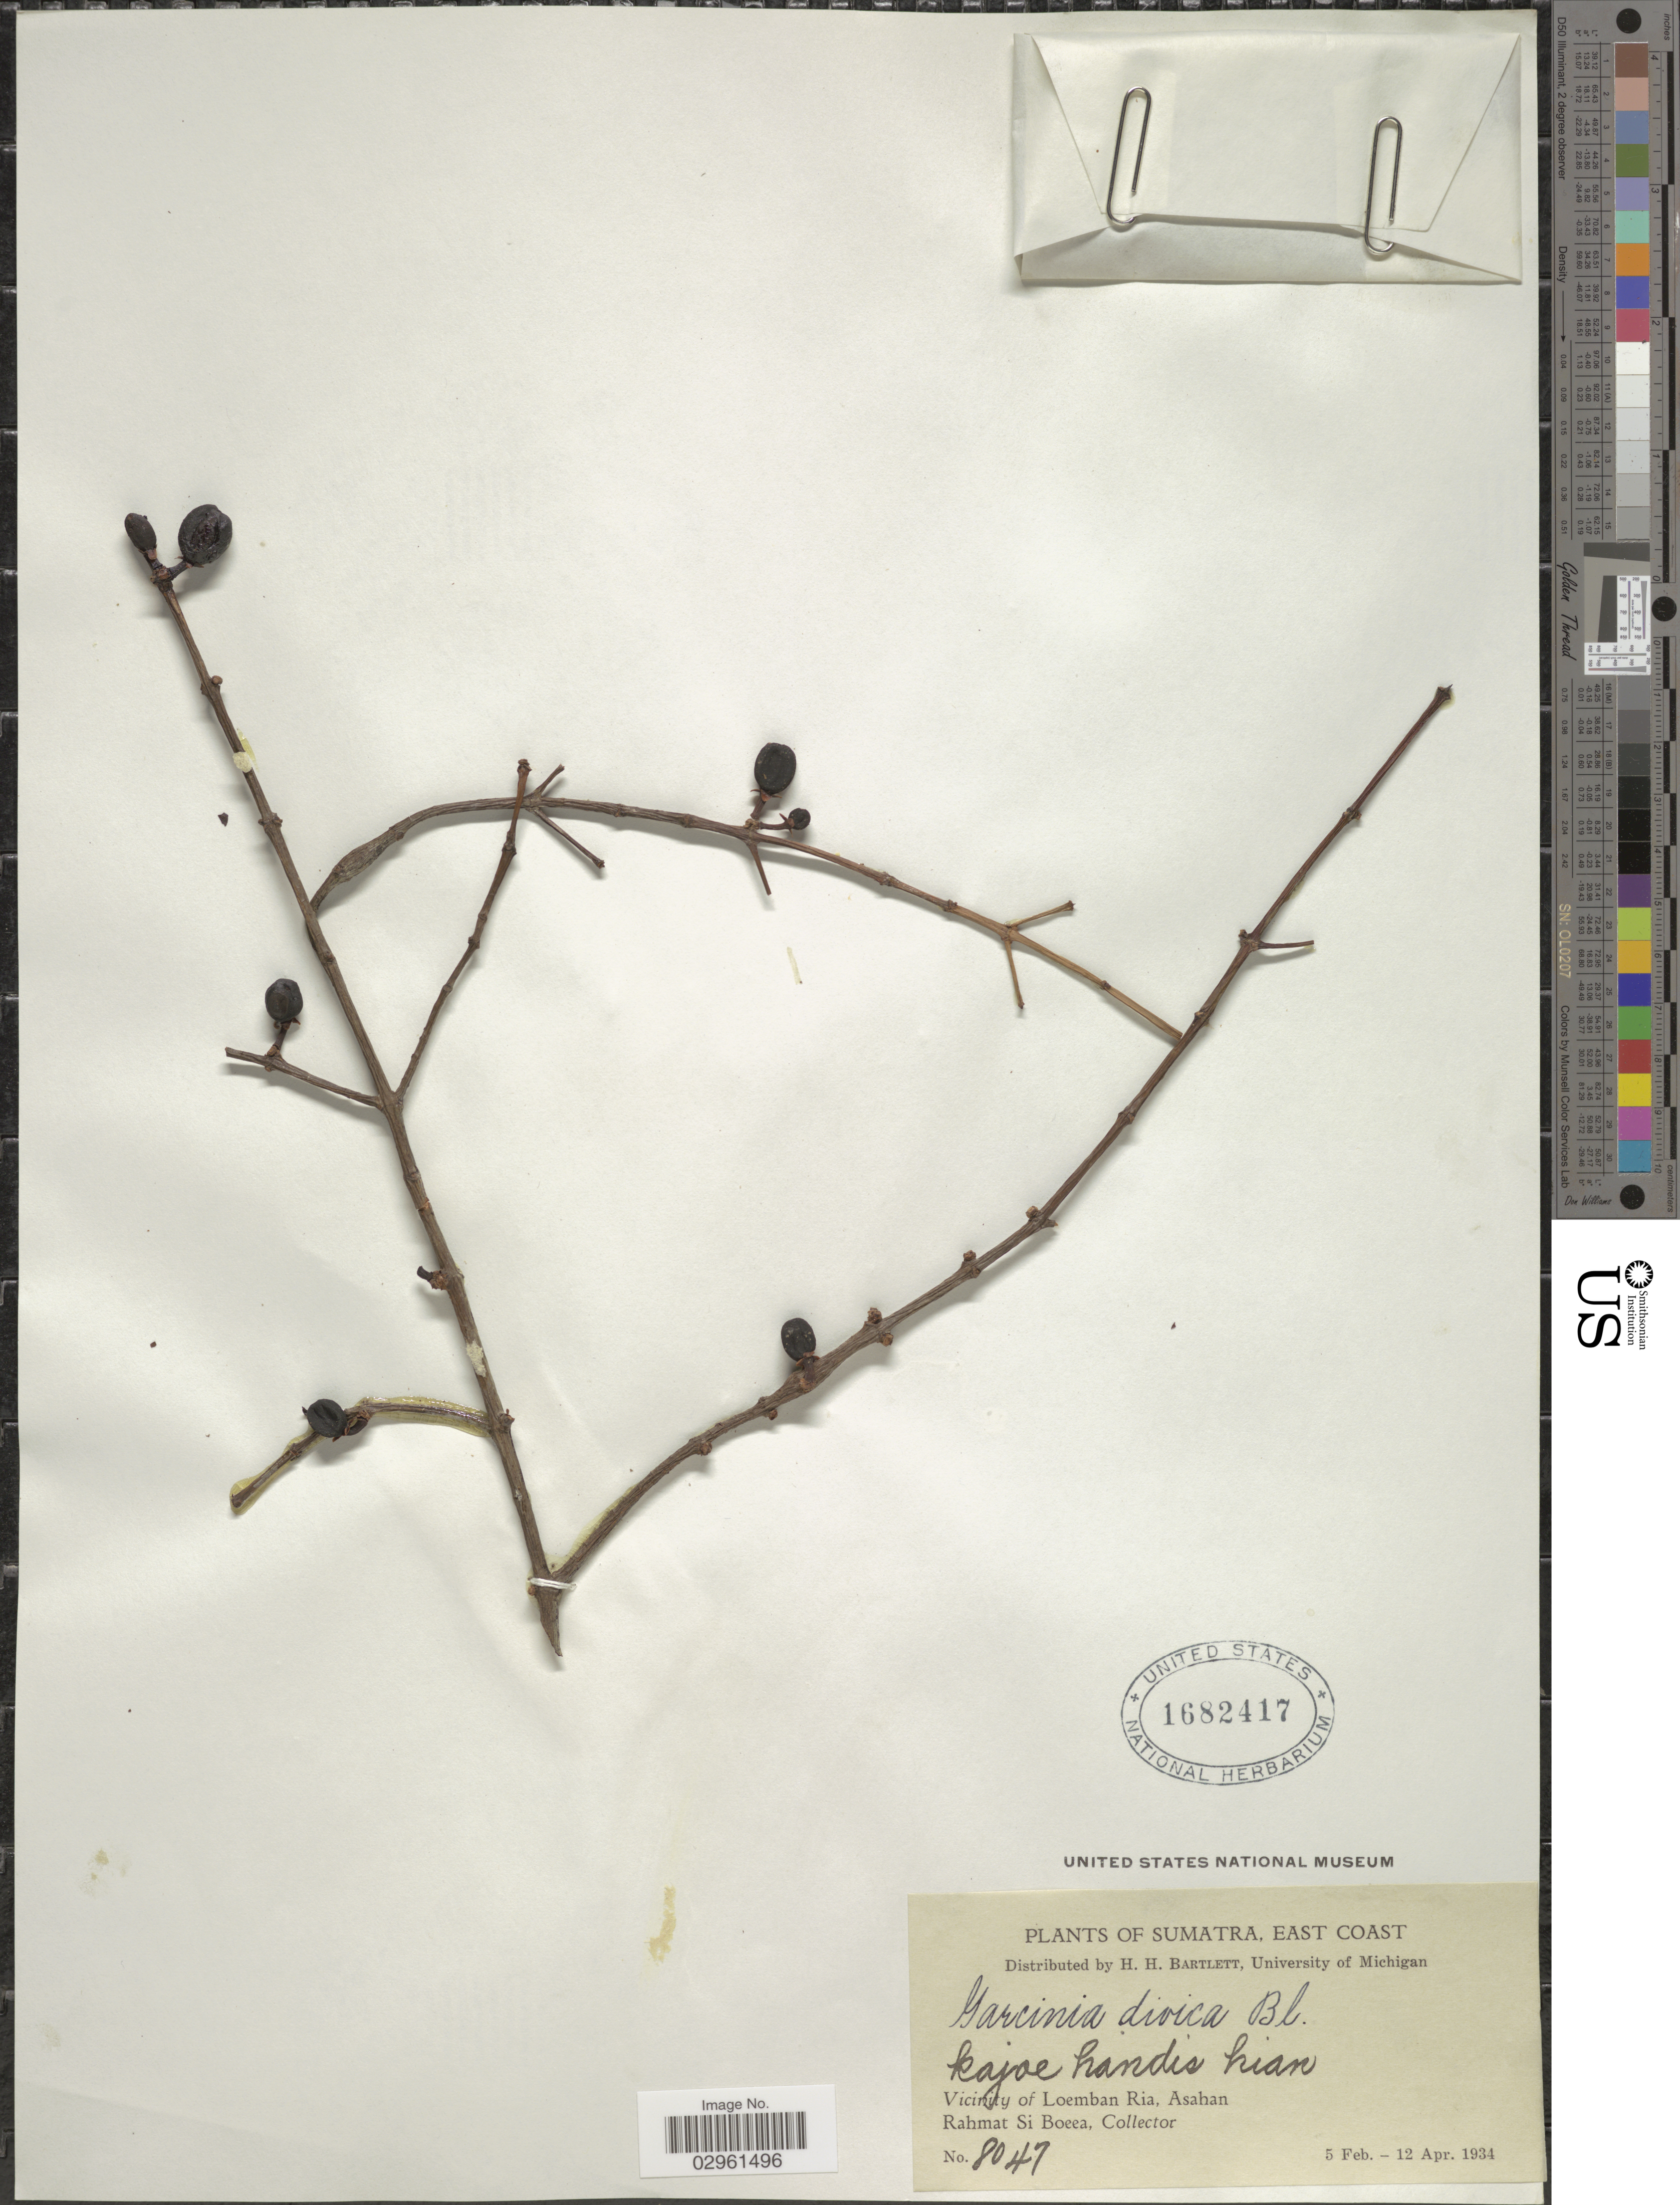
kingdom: Plantae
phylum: Tracheophyta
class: Magnoliopsida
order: Malpighiales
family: Clusiaceae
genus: Garcinia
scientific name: Garcinia dioica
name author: Blume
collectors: Rahmat Si Boeea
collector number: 8047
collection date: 1934-02-05/1934-04-12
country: Indonesia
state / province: Sumatra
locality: East Coast, vicinity of Loemban Ria, Asahan.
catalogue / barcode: US 1682417